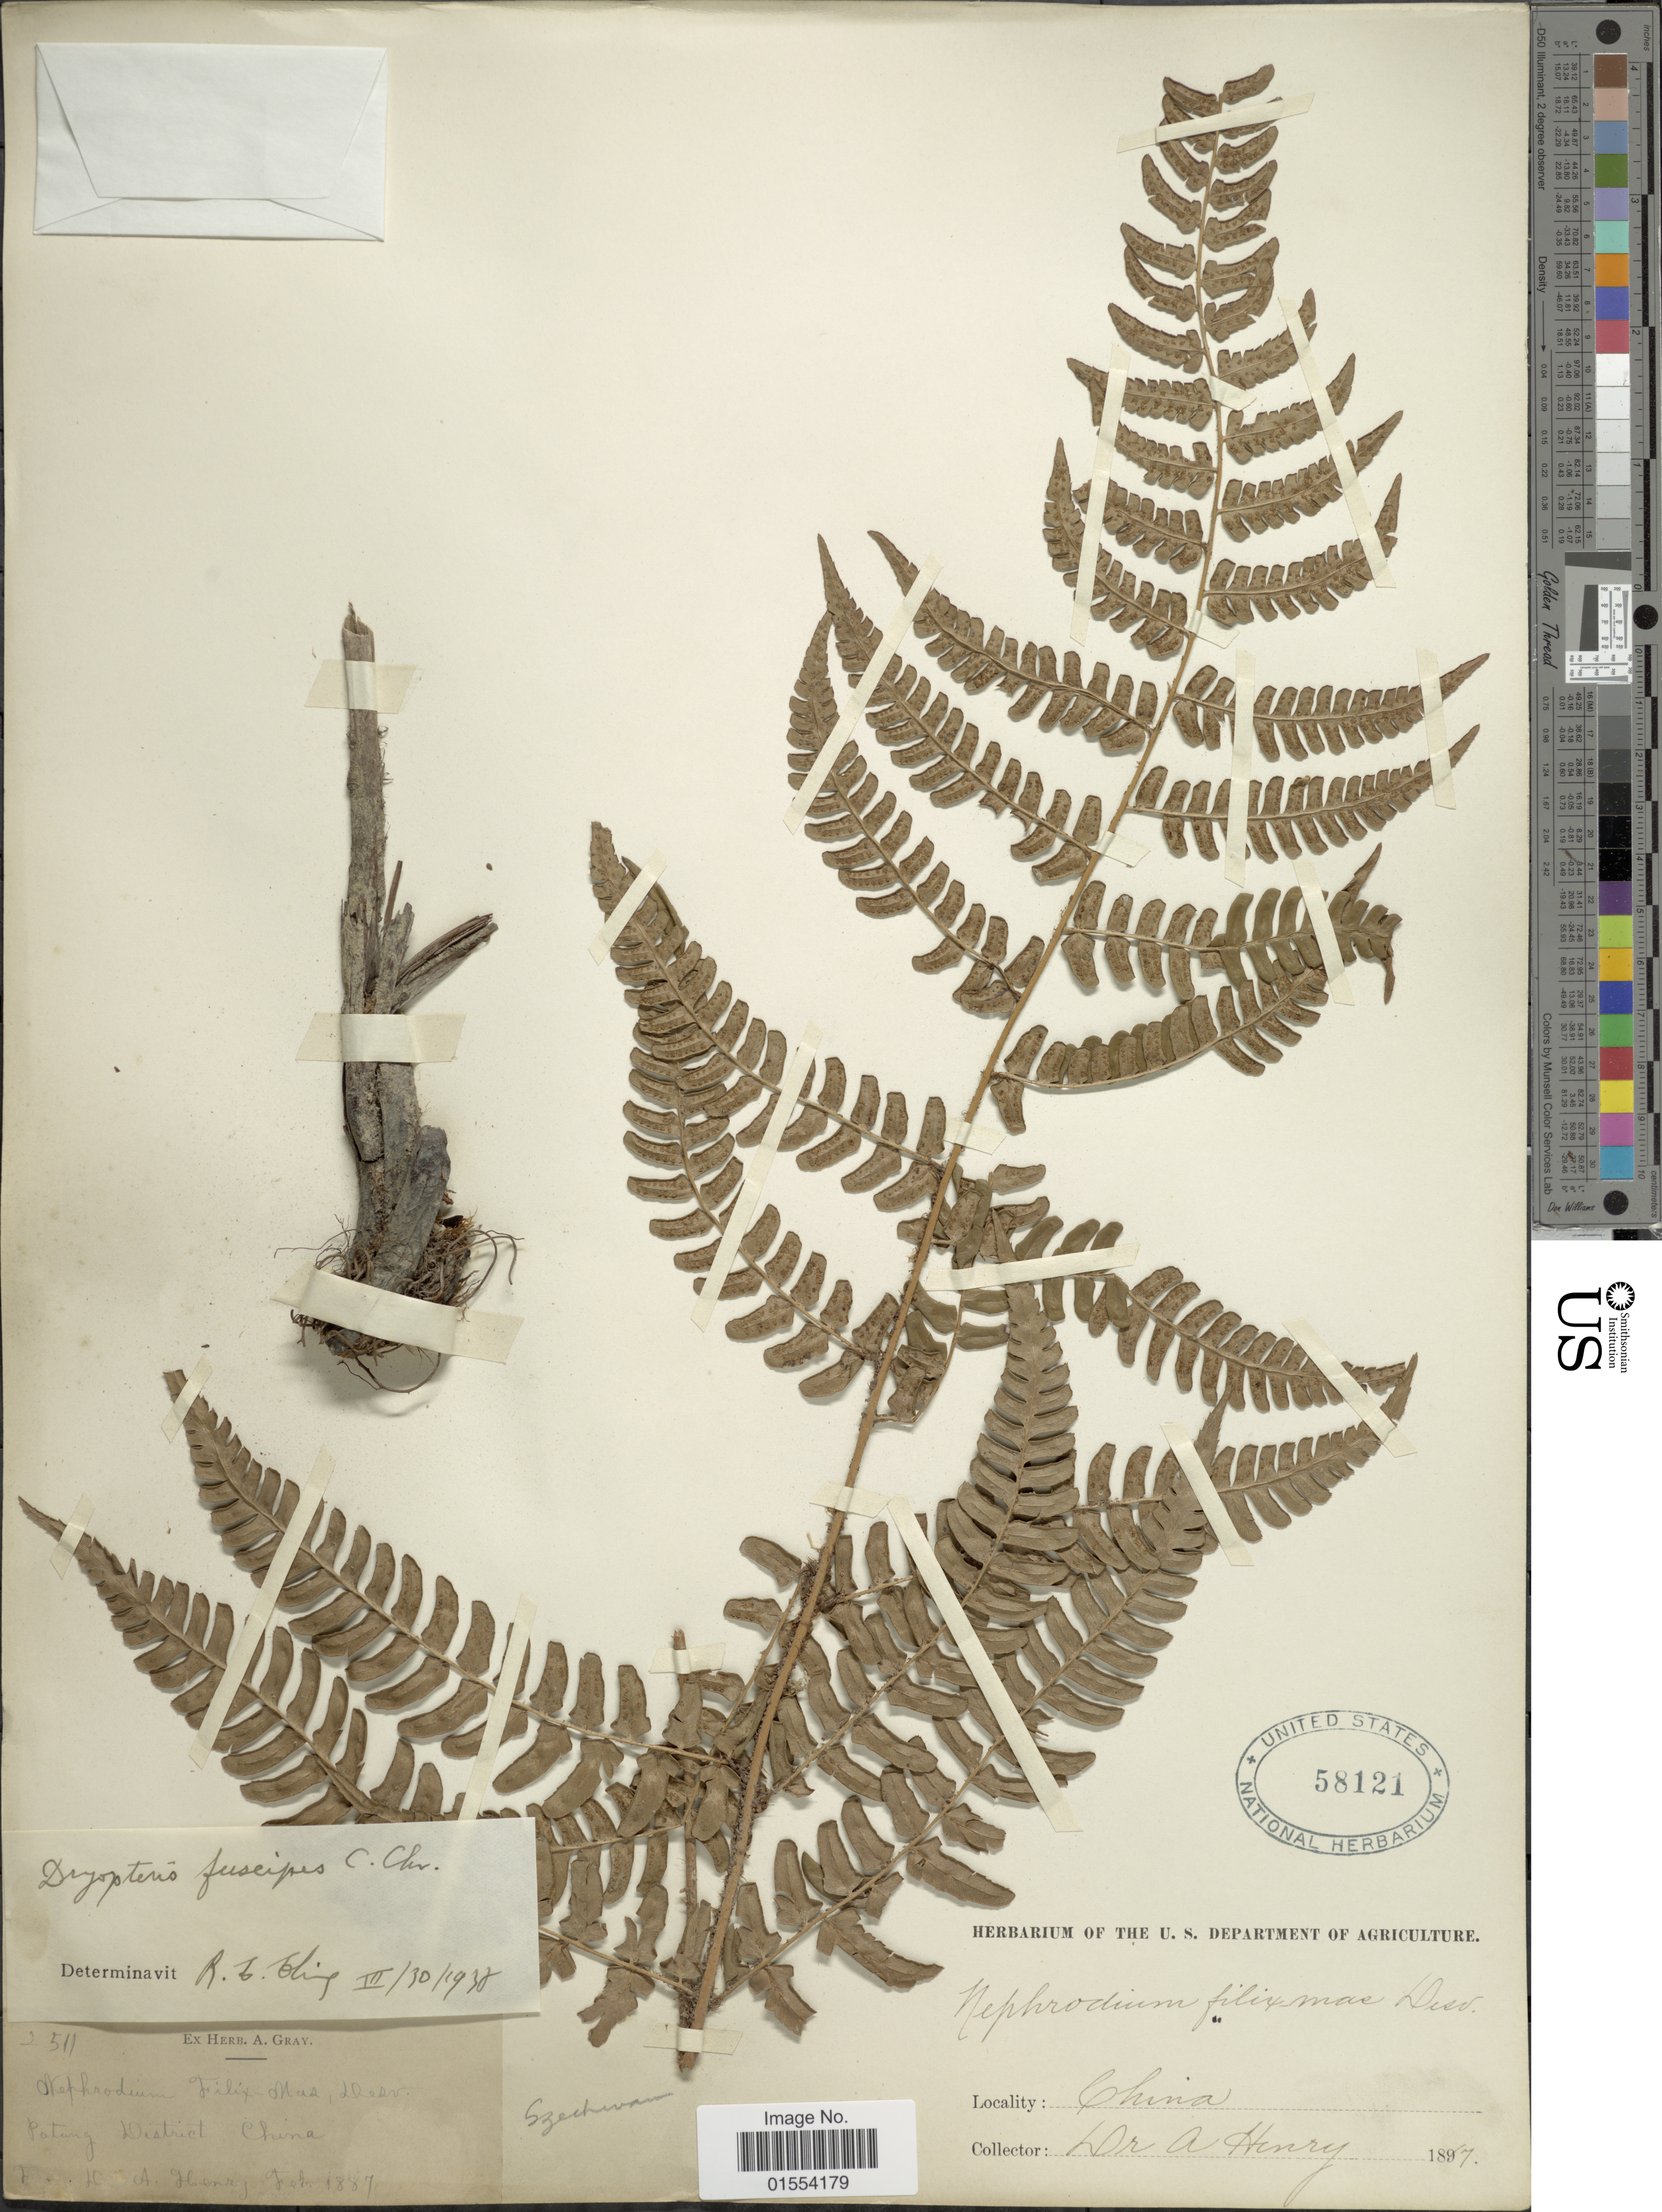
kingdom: Plantae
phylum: Tracheophyta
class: Polypodiopsida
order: Polypodiales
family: Dryopteridaceae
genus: Dryopteris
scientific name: Dryopteris fuscipes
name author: C. Chr.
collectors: A. Henry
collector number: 2511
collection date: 1887-02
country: China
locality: Patung District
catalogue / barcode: US 58121